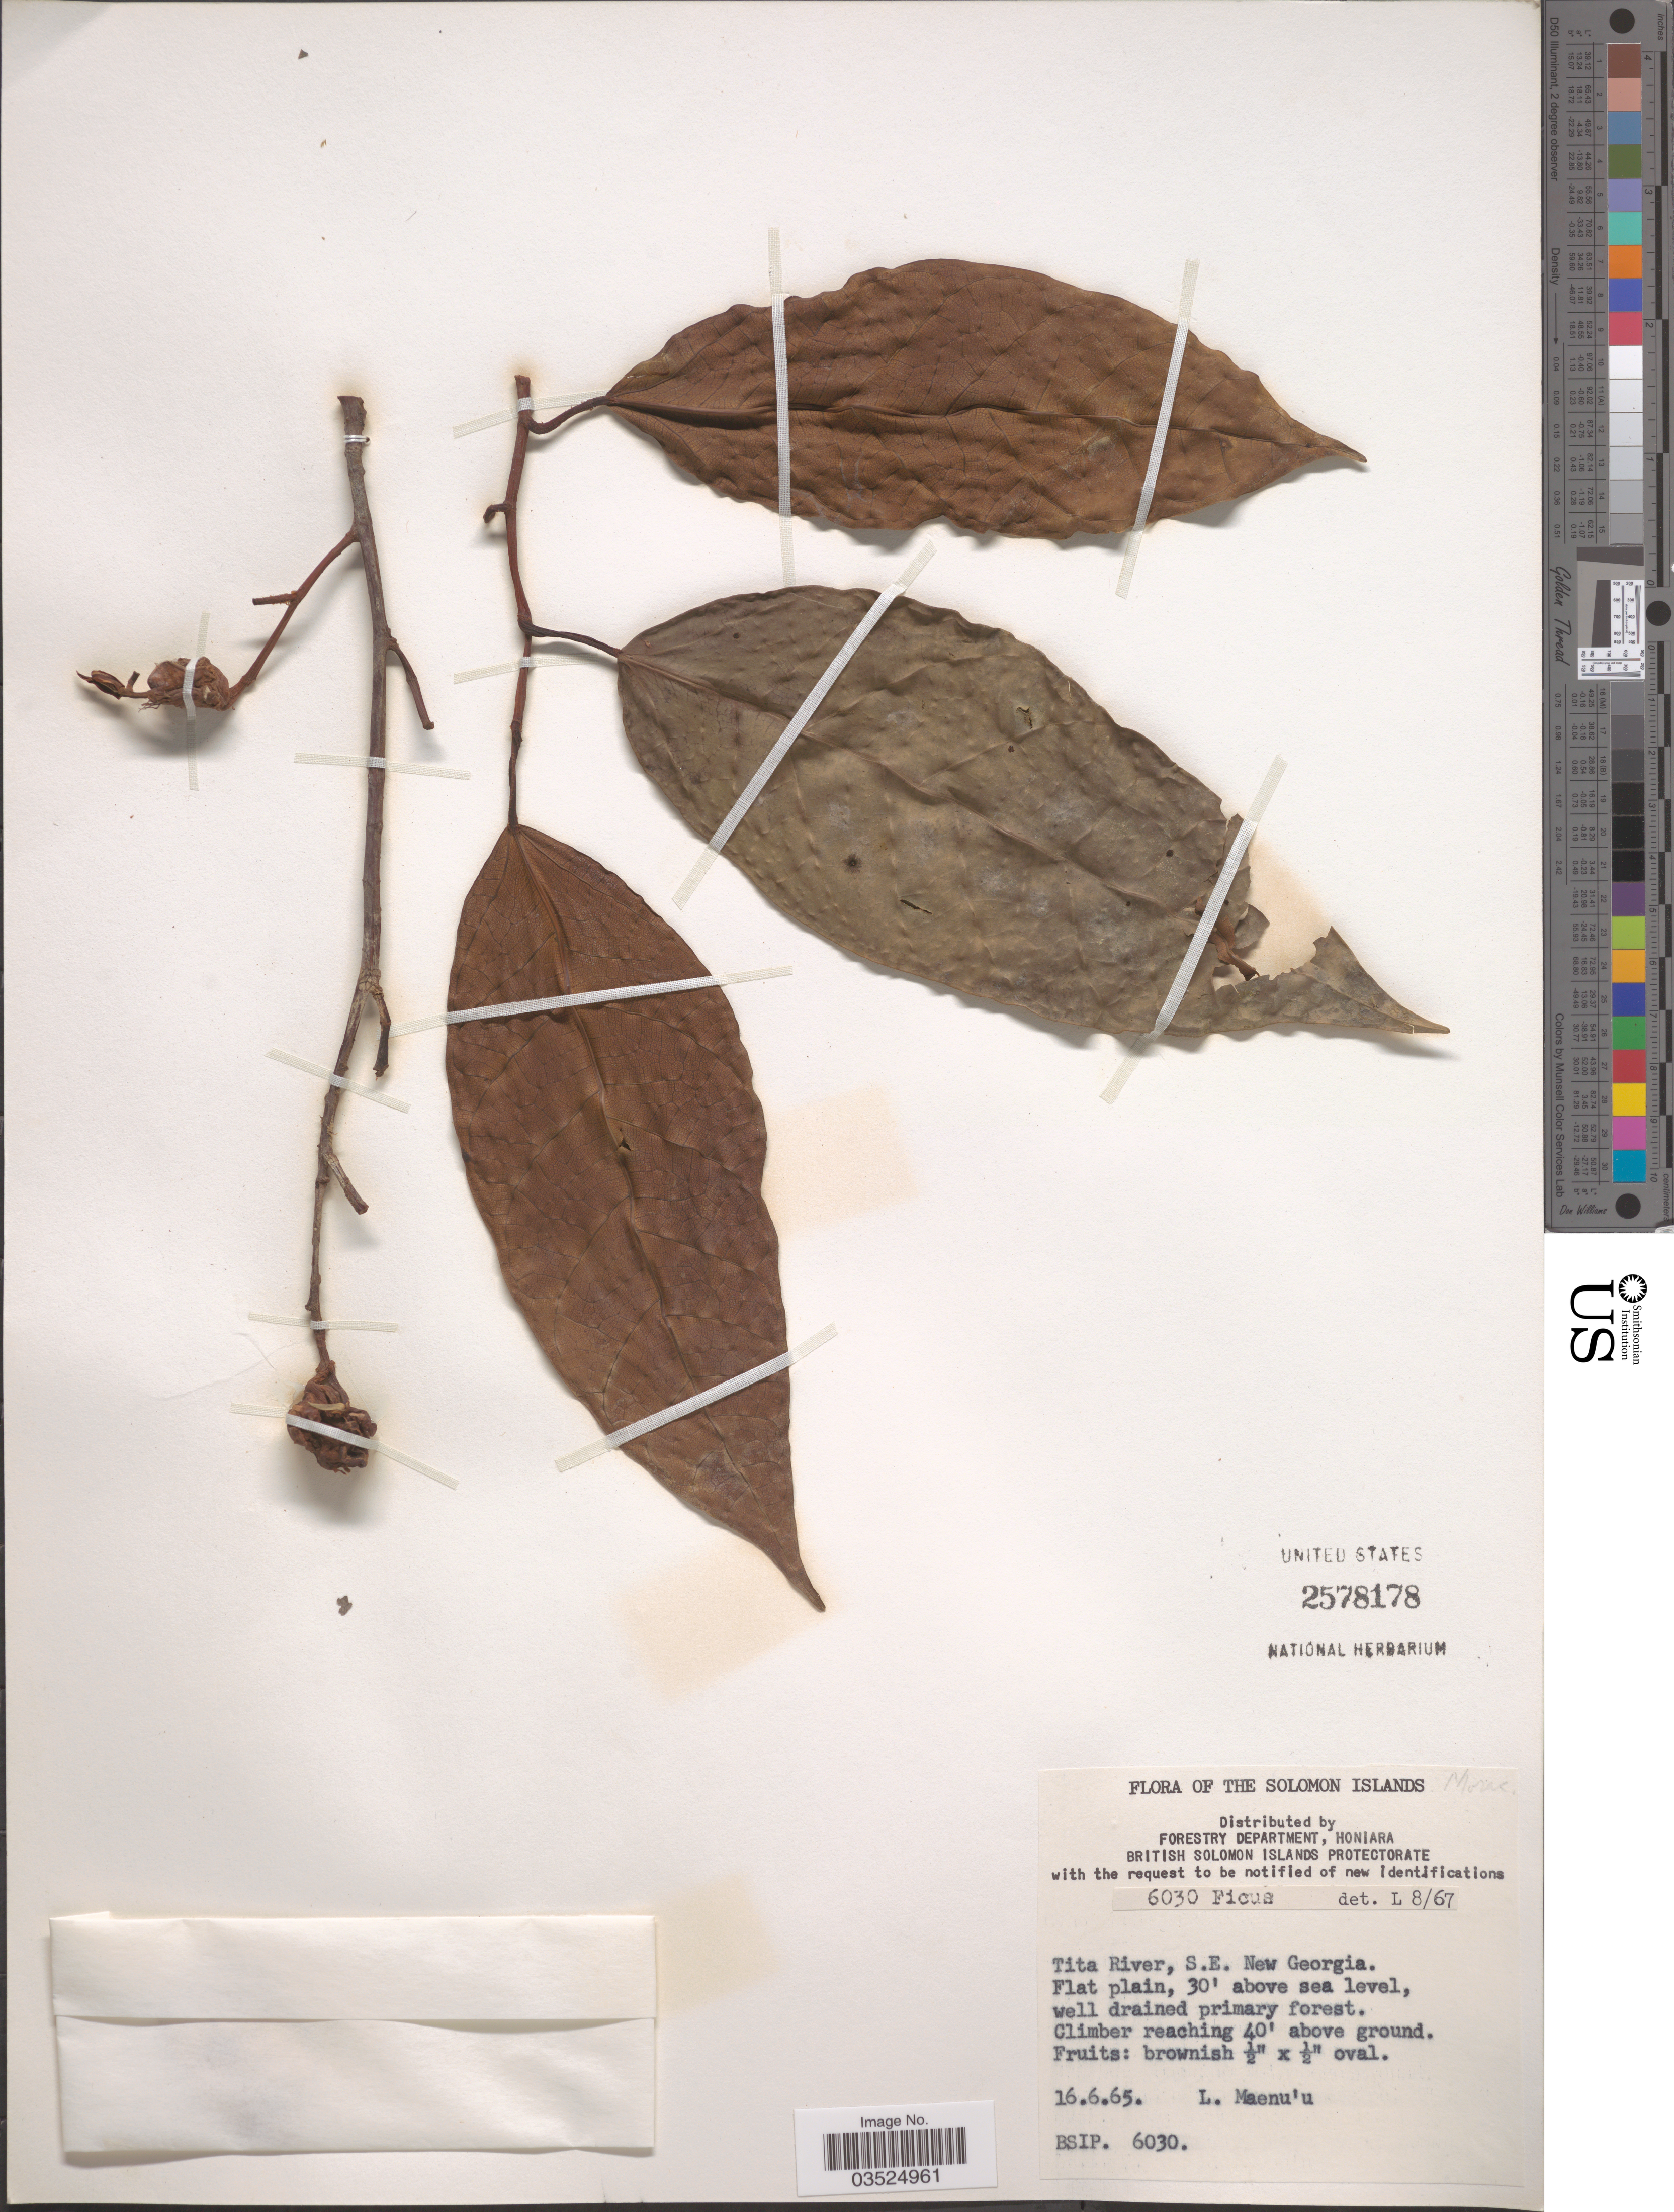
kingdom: Plantae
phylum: Tracheophyta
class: Magnoliopsida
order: Rosales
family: Moraceae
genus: Ficus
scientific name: Ficus sp.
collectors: L. Maenu'u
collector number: BSIP6030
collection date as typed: Transcribed d/m/y: 16/6/65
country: Solomon Islands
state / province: Solomon Islands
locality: Tita River, S.E. New Georgia.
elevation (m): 9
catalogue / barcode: US 2578178